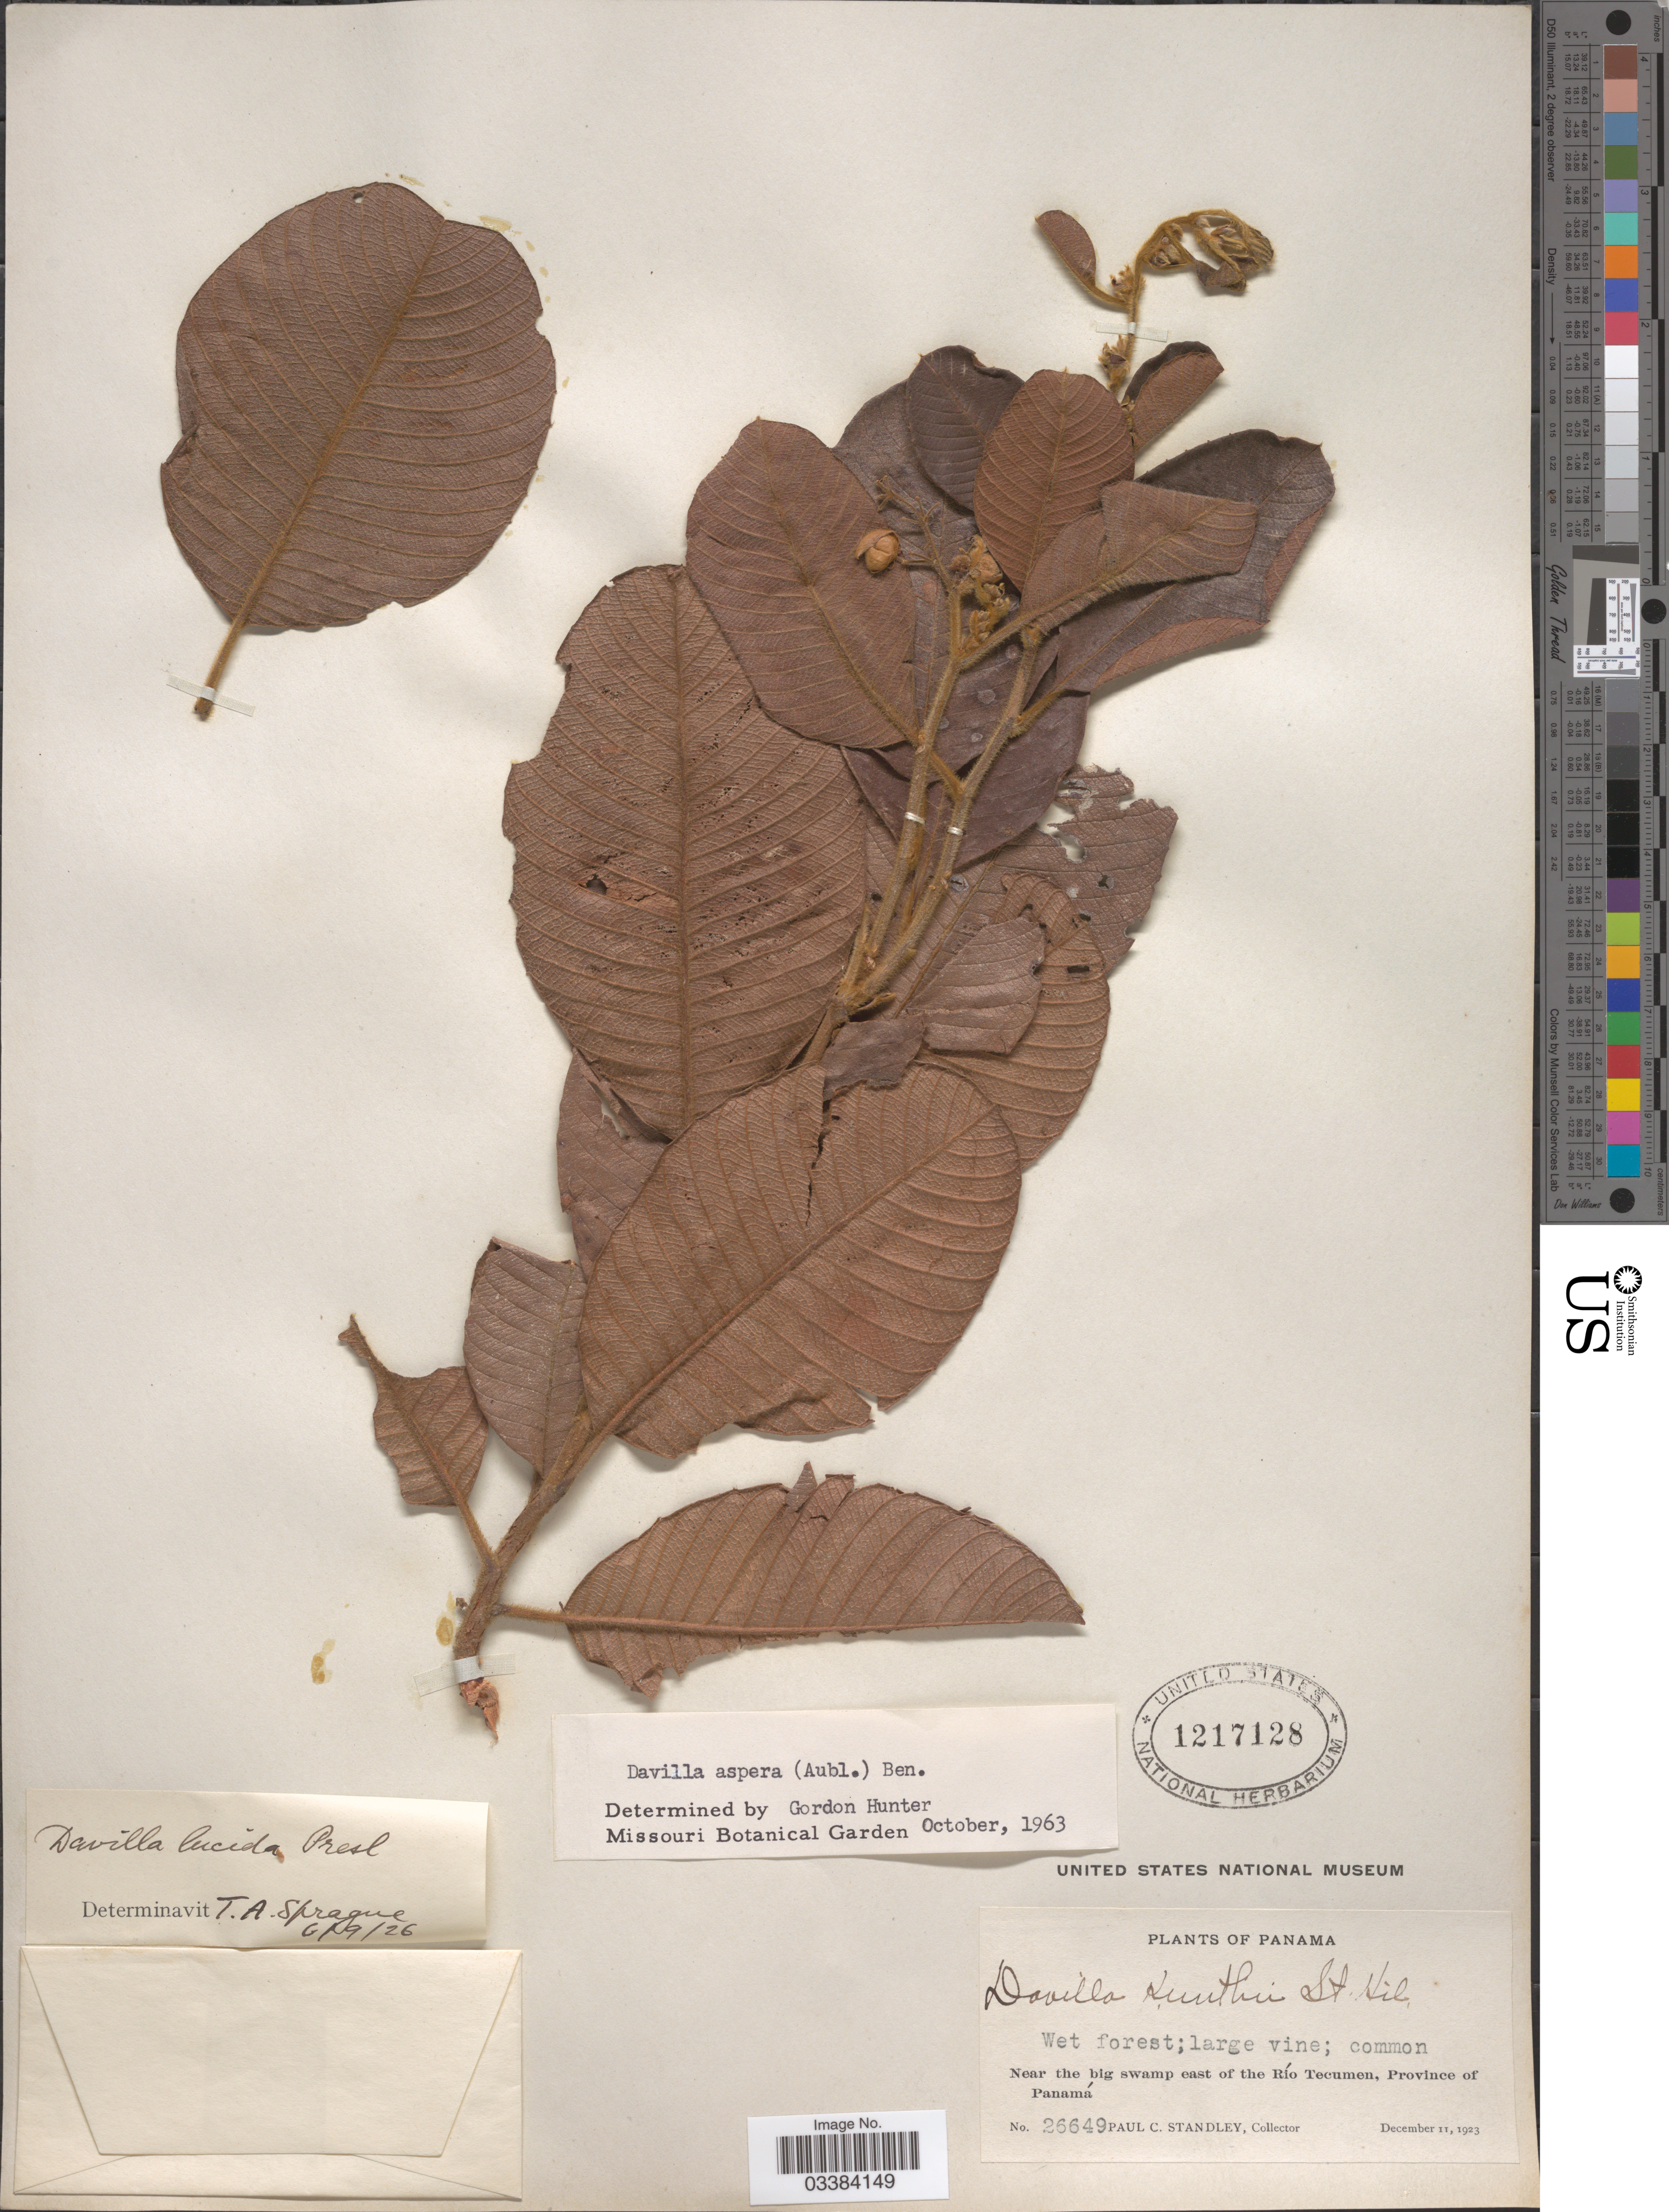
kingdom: Plantae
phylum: Tracheophyta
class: Magnoliopsida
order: Dilleniales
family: Dilleniaceae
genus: Davilla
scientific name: Davilla kunthii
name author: A. St.-Hil.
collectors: P. C. Standley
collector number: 26649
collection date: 1923-12-11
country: Panama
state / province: Panamá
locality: Near the big swamp east of the Río Tecumen.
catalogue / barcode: US 1217128